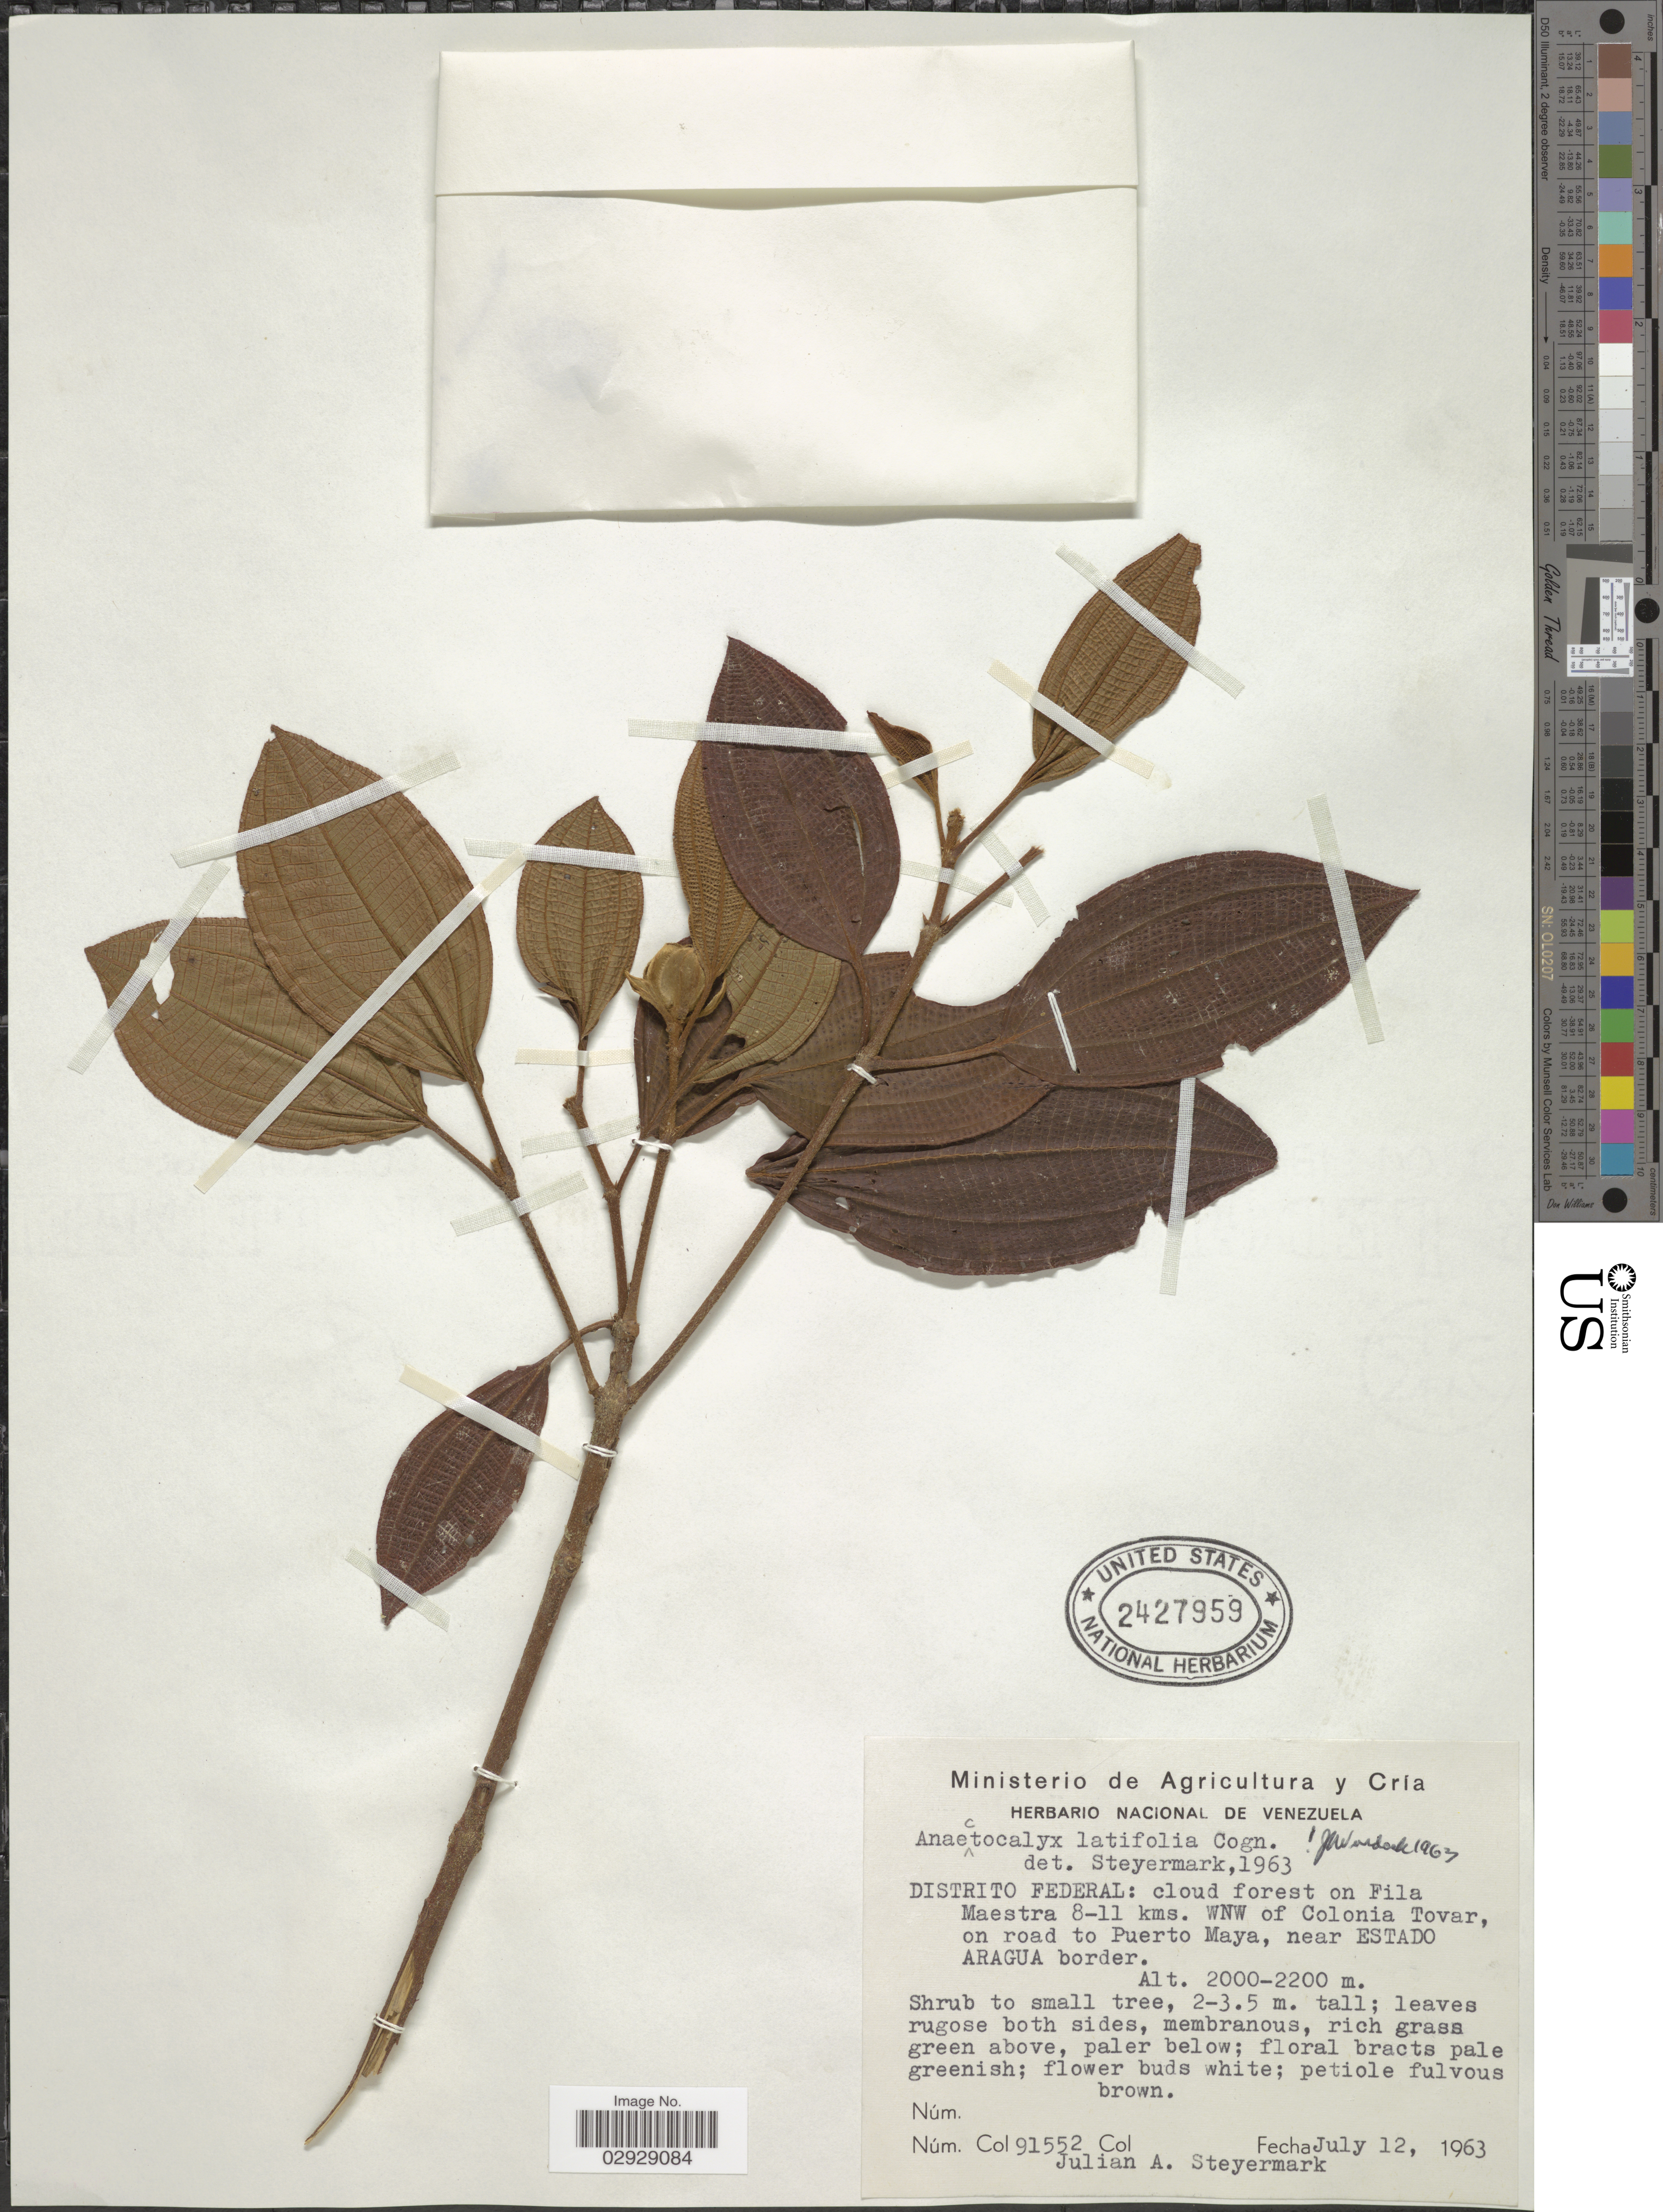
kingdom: Plantae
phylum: Tracheophyta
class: Magnoliopsida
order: Myrtales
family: Melastomataceae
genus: Anaectocalyx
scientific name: Anaectocalyx latifolia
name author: Cogn.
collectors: J. Steyermark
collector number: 91552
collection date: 1963-07-12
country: Venezuela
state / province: Distrito Federal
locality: Distrito Federal: cloud forest on Fila Maestra 8-11 kms. WNW of Colonia Tovar, on road to Puerto Maya, near Estado Aragua border.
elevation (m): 2000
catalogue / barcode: US 2427959